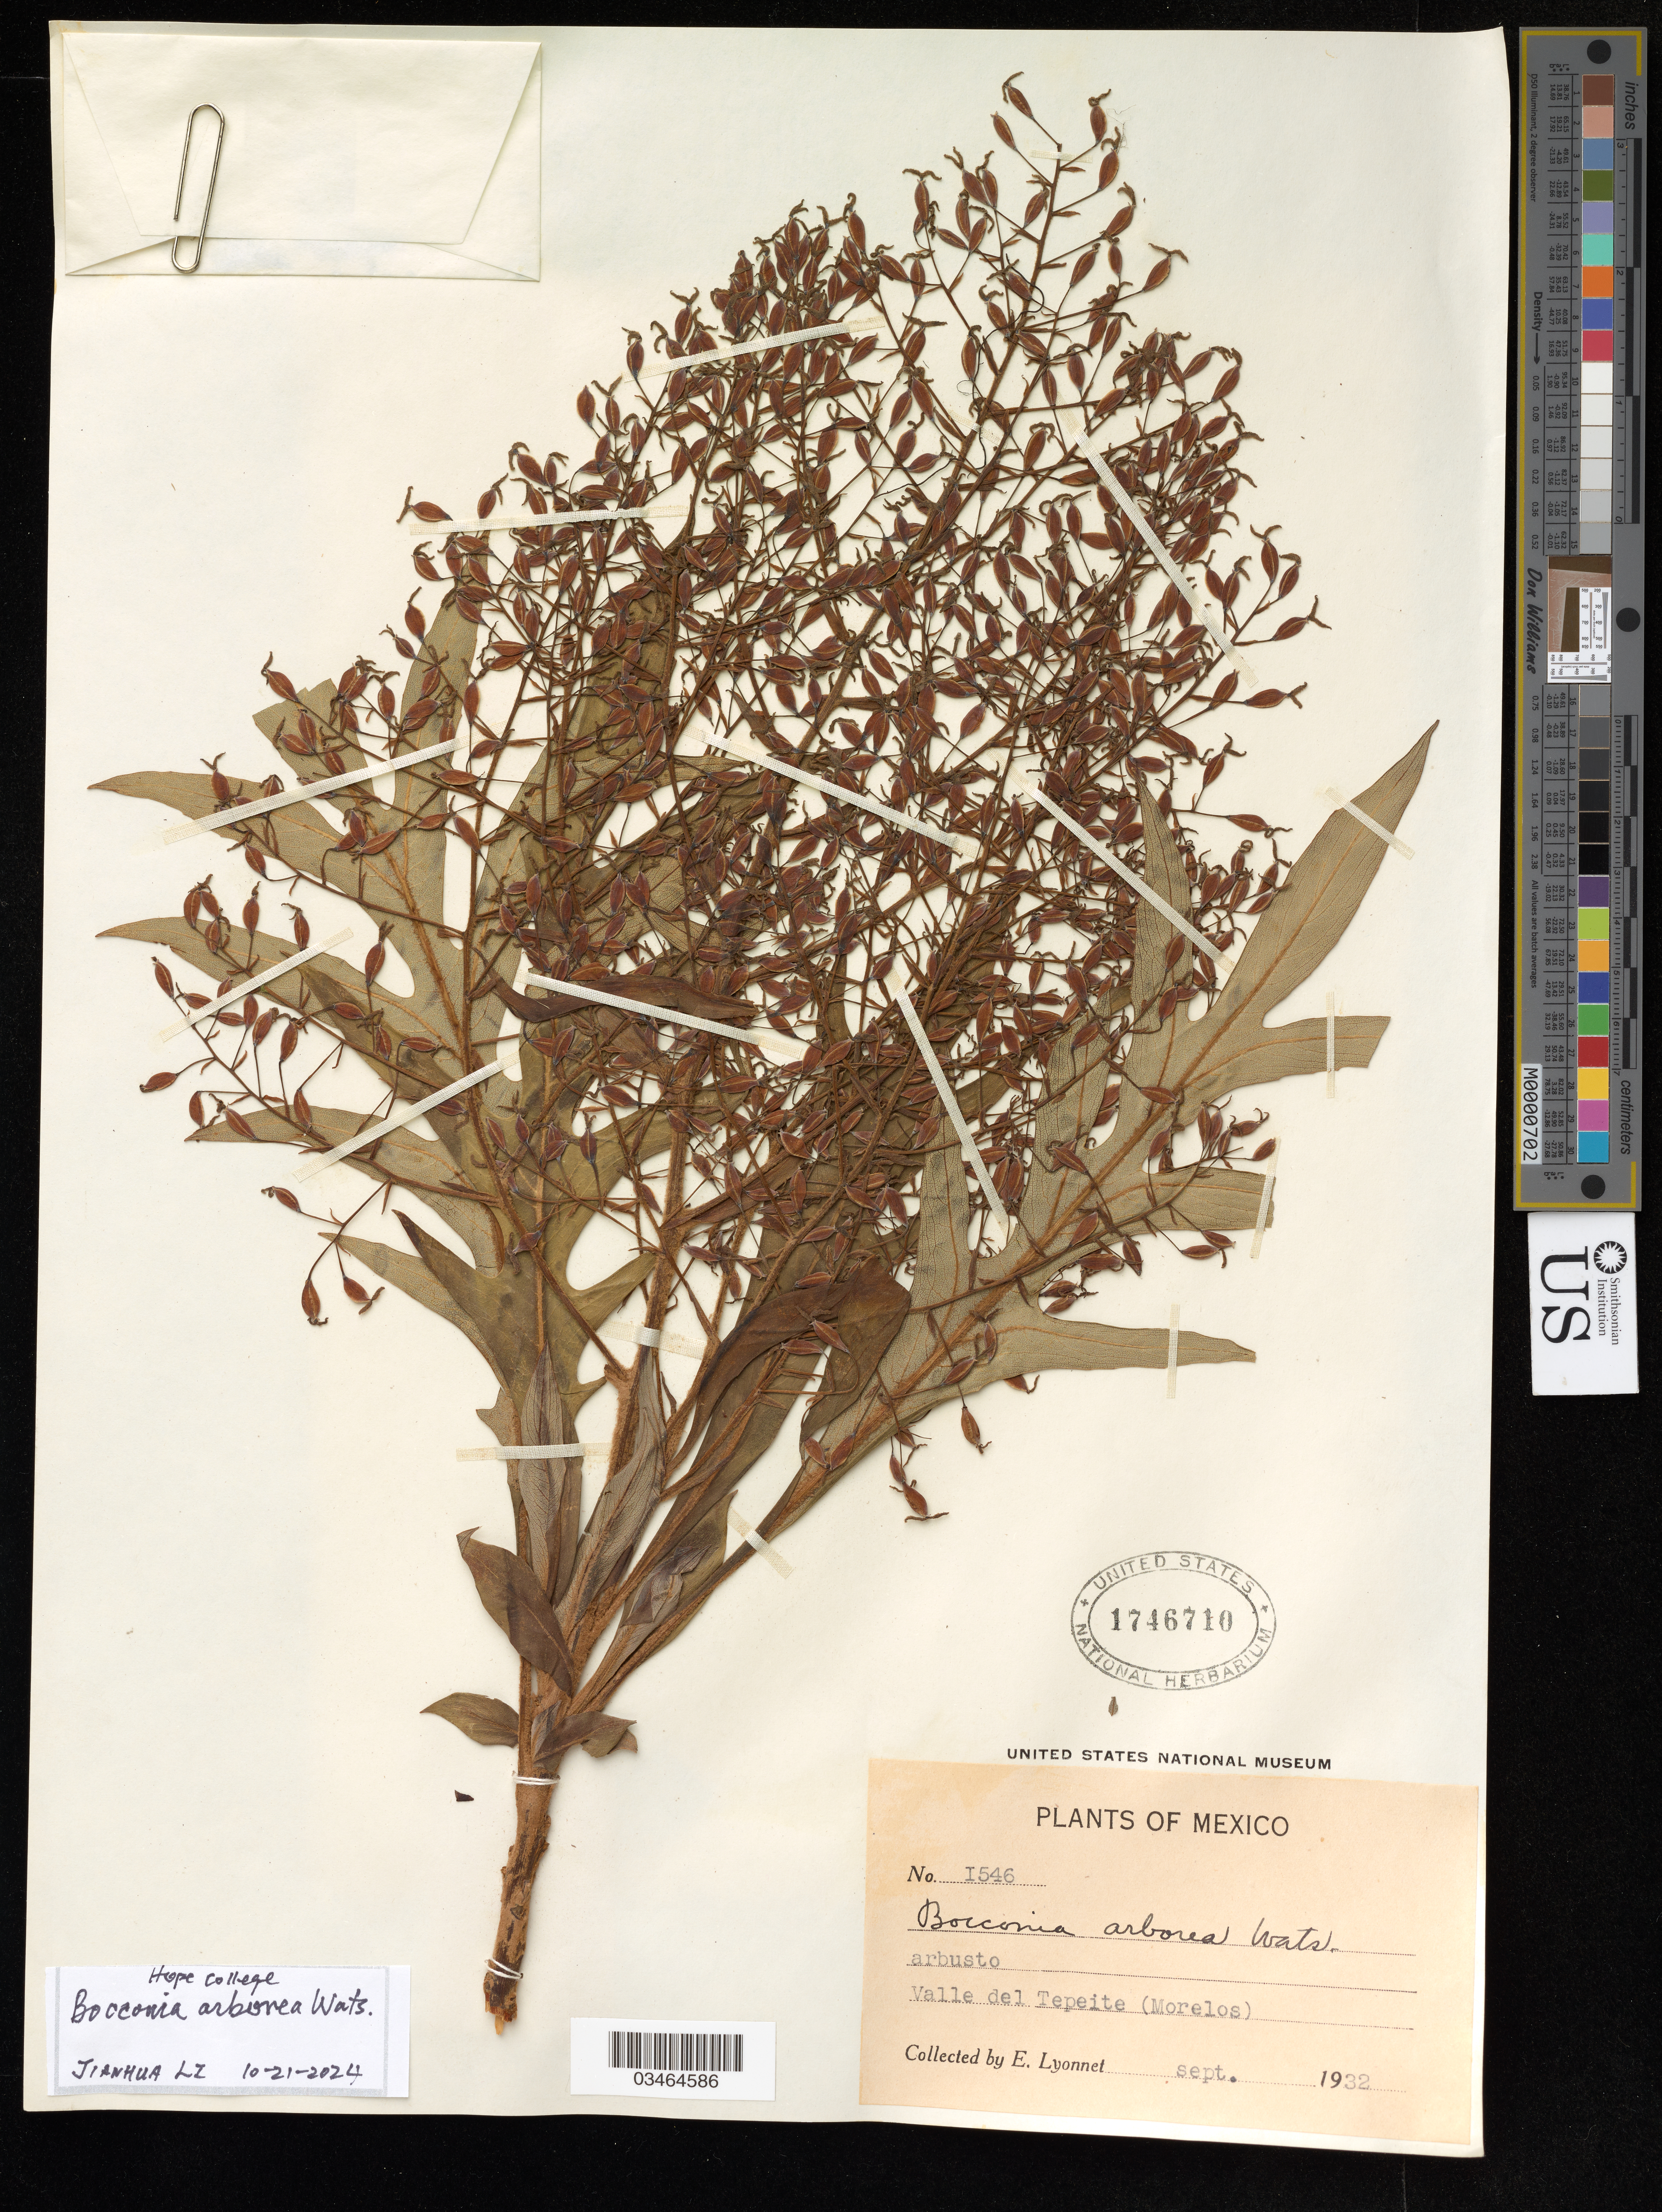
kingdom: Plantae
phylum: Tracheophyta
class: Magnoliopsida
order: Ranunculales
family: Papaveraceae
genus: Bocconia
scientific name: Bocconia arborea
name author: S. Watson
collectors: E. Lyonnet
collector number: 1546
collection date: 1932-09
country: Mexico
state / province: Morelos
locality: Valle del Tepeite.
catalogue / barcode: US 1746710